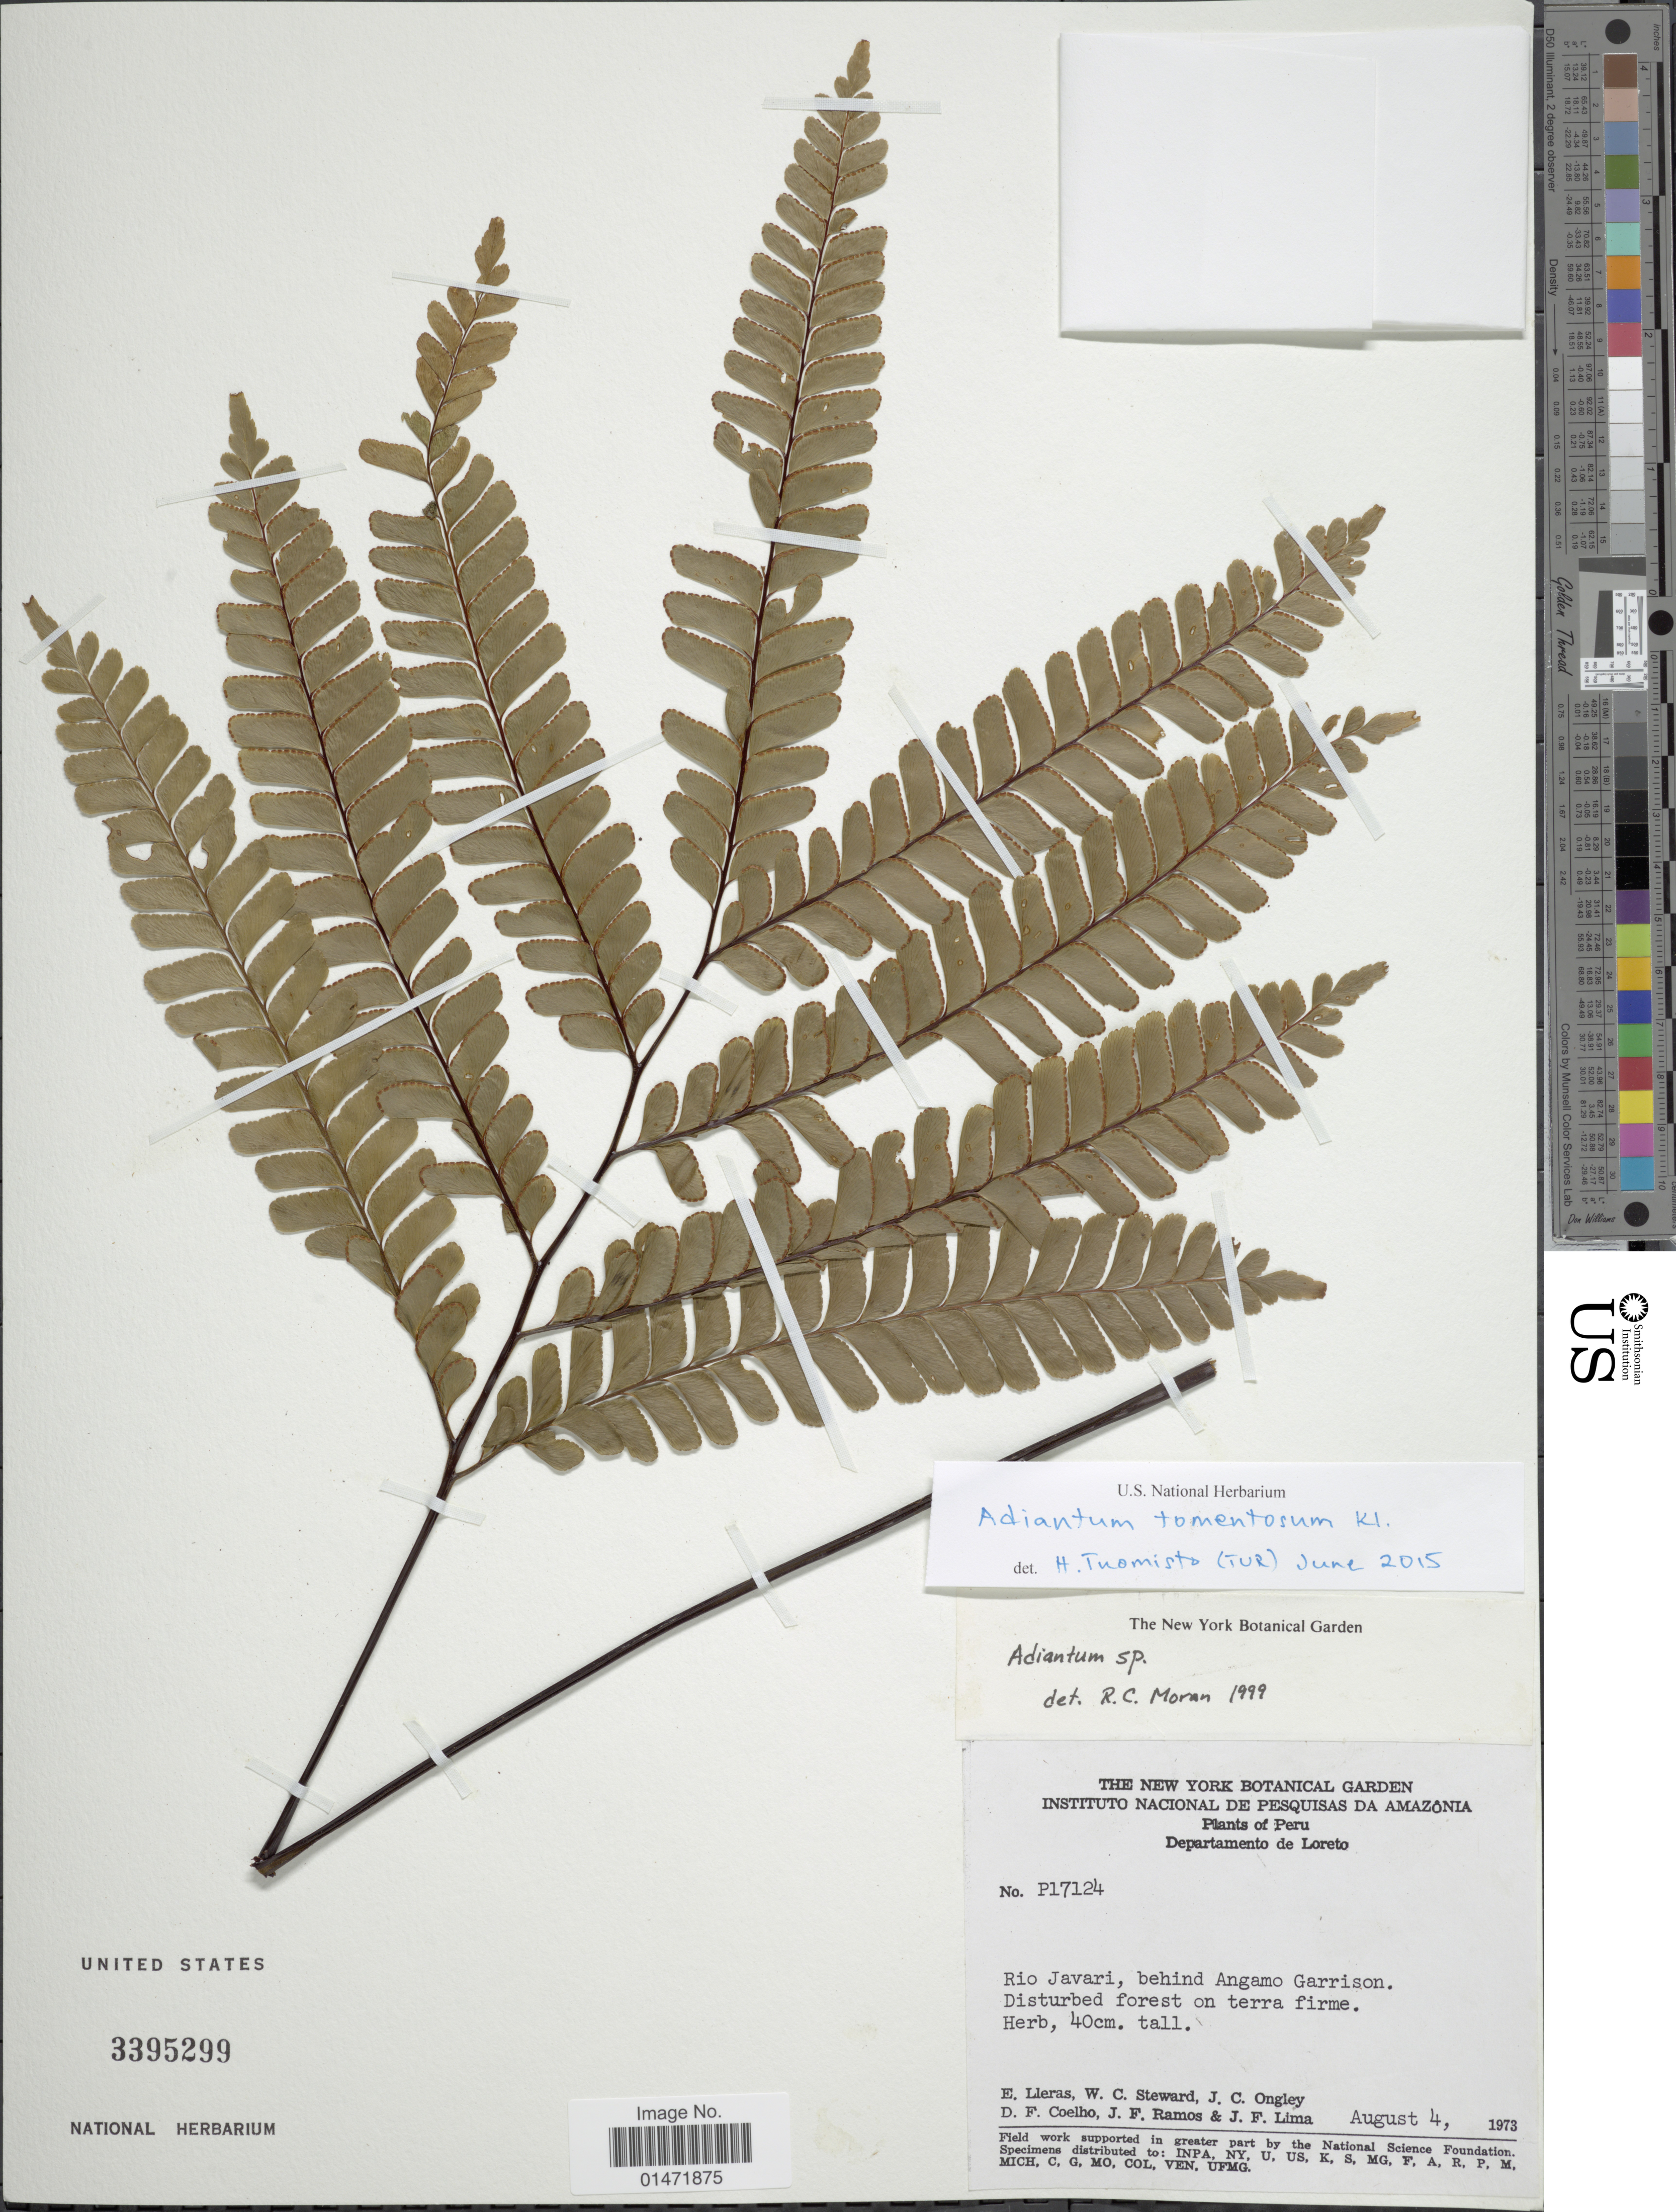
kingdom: Plantae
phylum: Tracheophyta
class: Polypodiopsida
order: Polypodiales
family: Pteridaceae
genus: Adiantum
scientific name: Adiantum tomentosum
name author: Klotzsch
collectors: E. Lleras, W. C. Steward, J. C. Ongley, D. F. Coêlho & et al.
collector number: P17124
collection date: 1973-08-04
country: Peru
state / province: Loreto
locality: Rio Javari, behind Angamo Garrison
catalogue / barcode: US 3395299